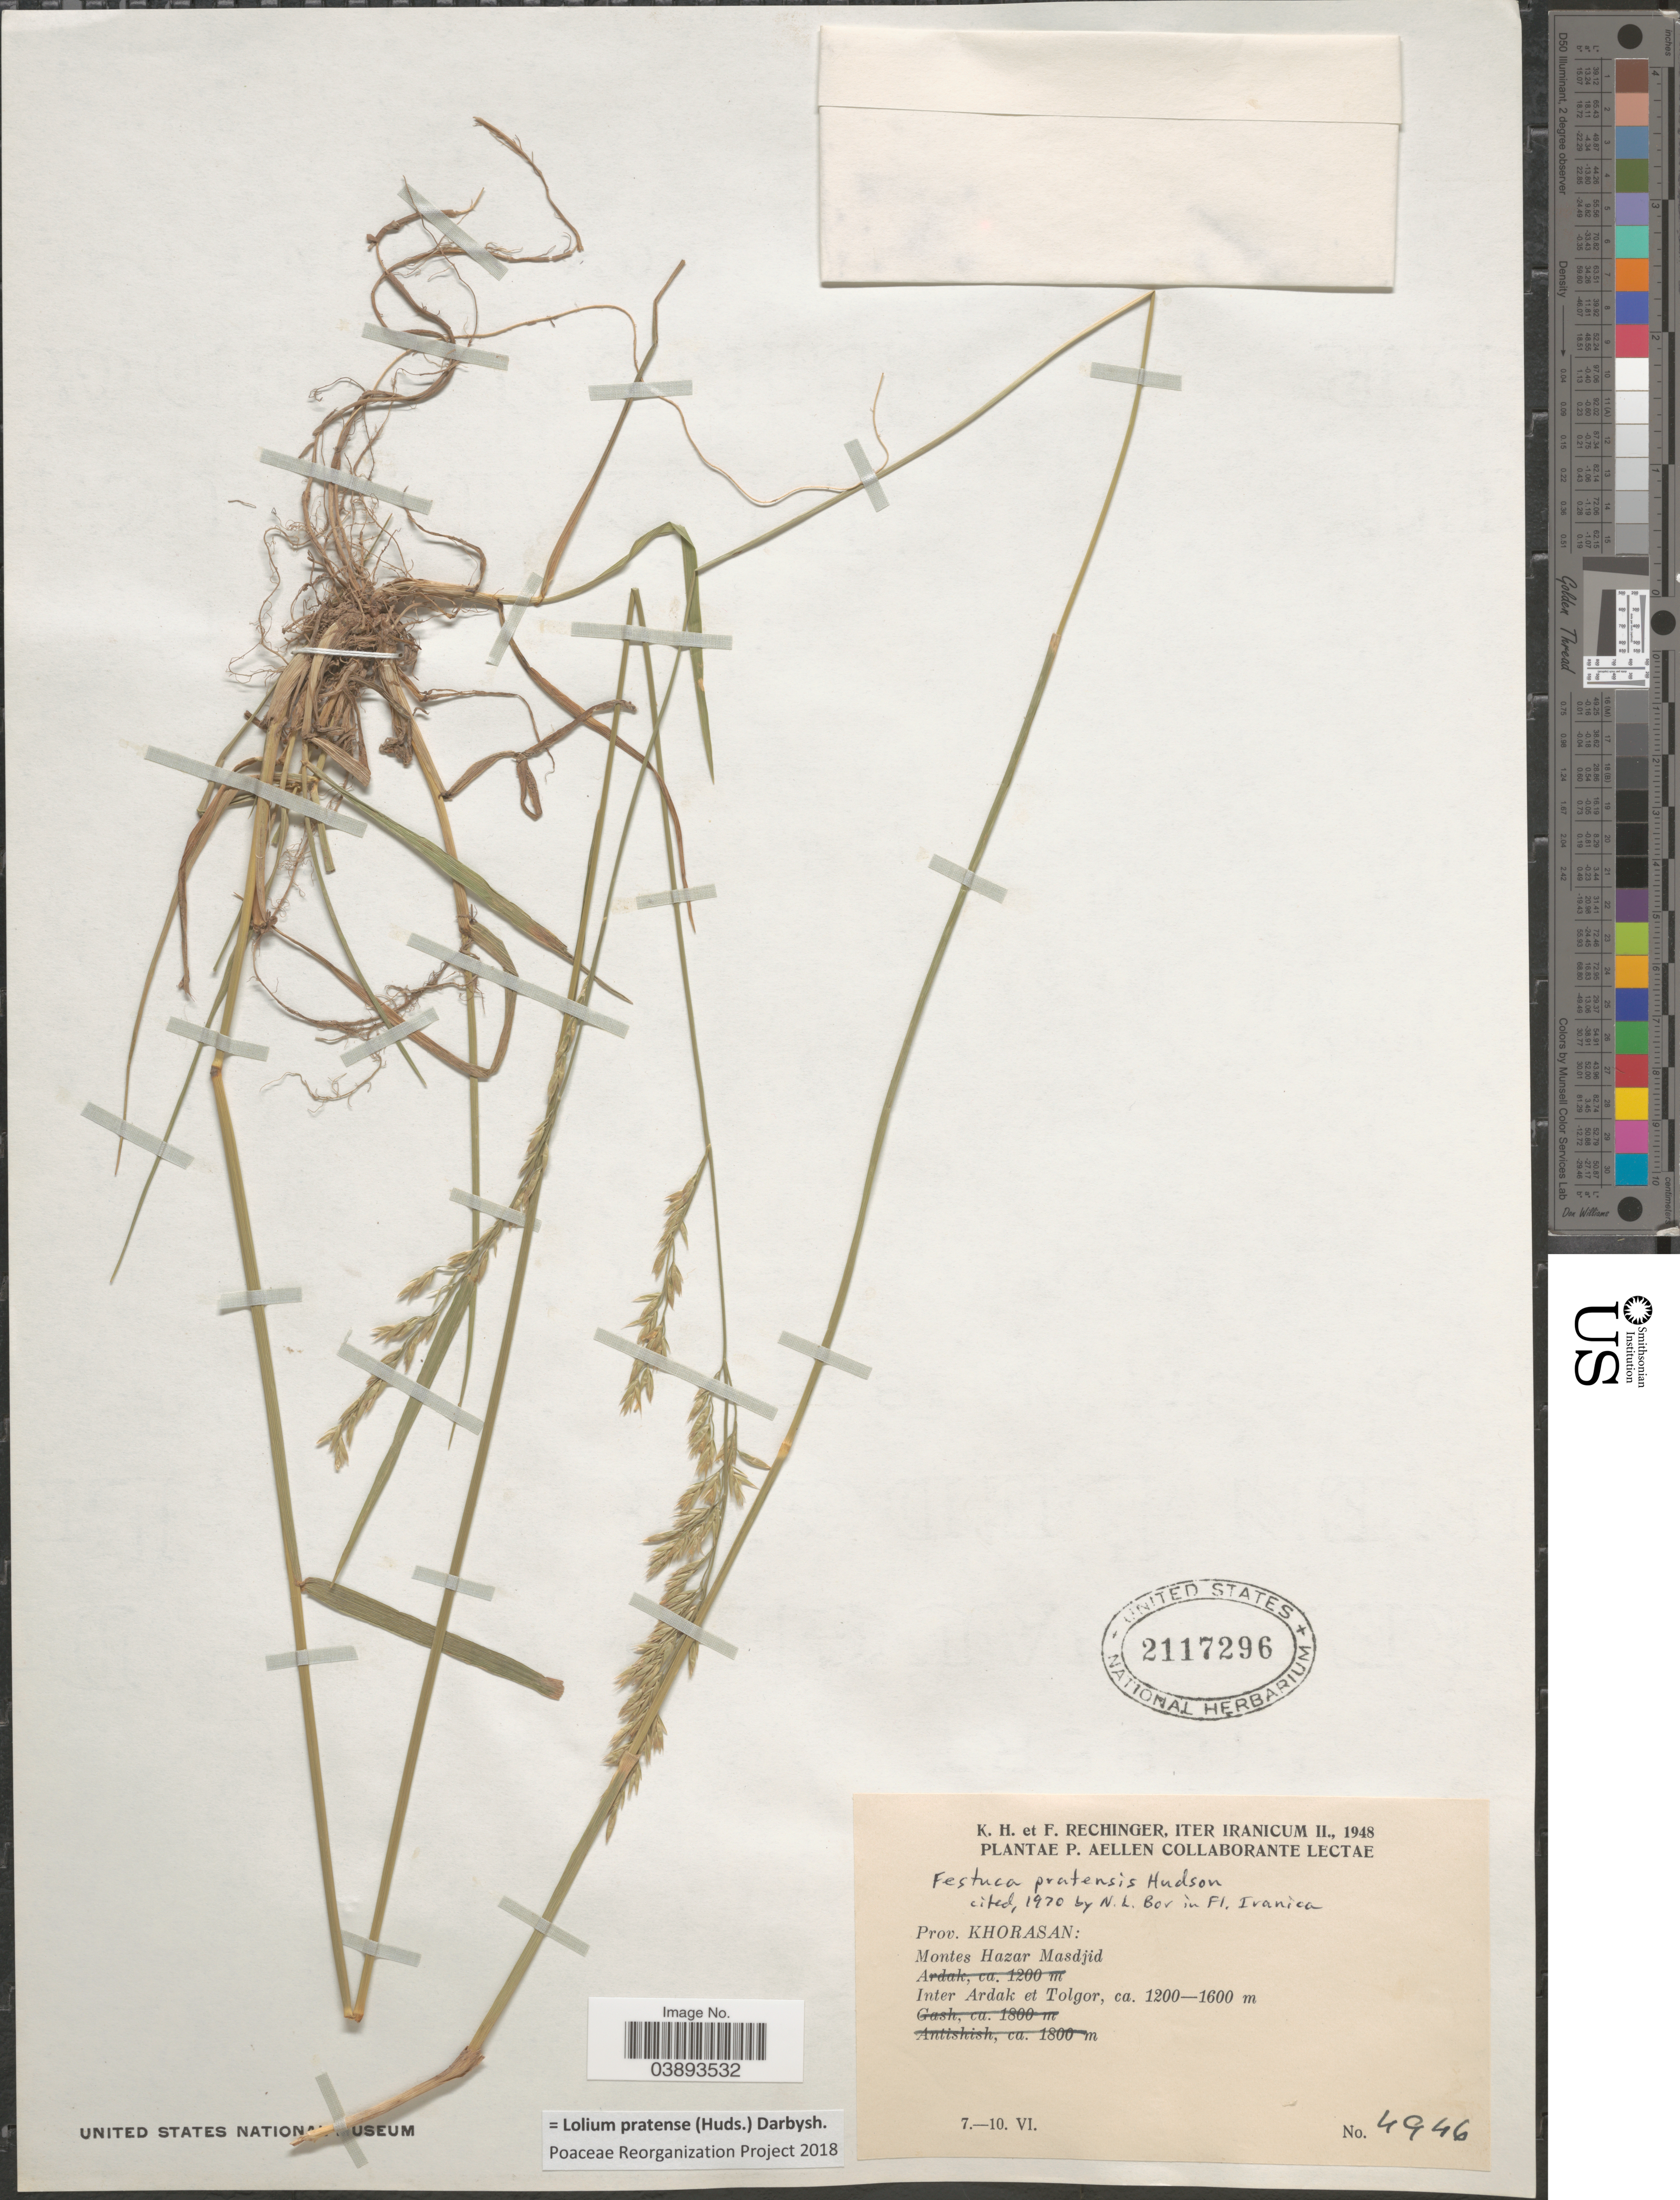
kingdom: Plantae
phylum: Tracheophyta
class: Liliopsida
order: Poales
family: Poaceae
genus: Lolium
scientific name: Lolium pratense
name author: (Huds.) Darbysh.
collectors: K. H. Rechinger & F. Rechinger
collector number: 4946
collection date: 1948-06-07/1948-06-10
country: Iran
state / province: Khorasan [obsolete]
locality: Prov. Khorasan: Montes Hazar Masdjid. Inter Ardak et Tolgor.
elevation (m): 1200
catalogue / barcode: US 2117296